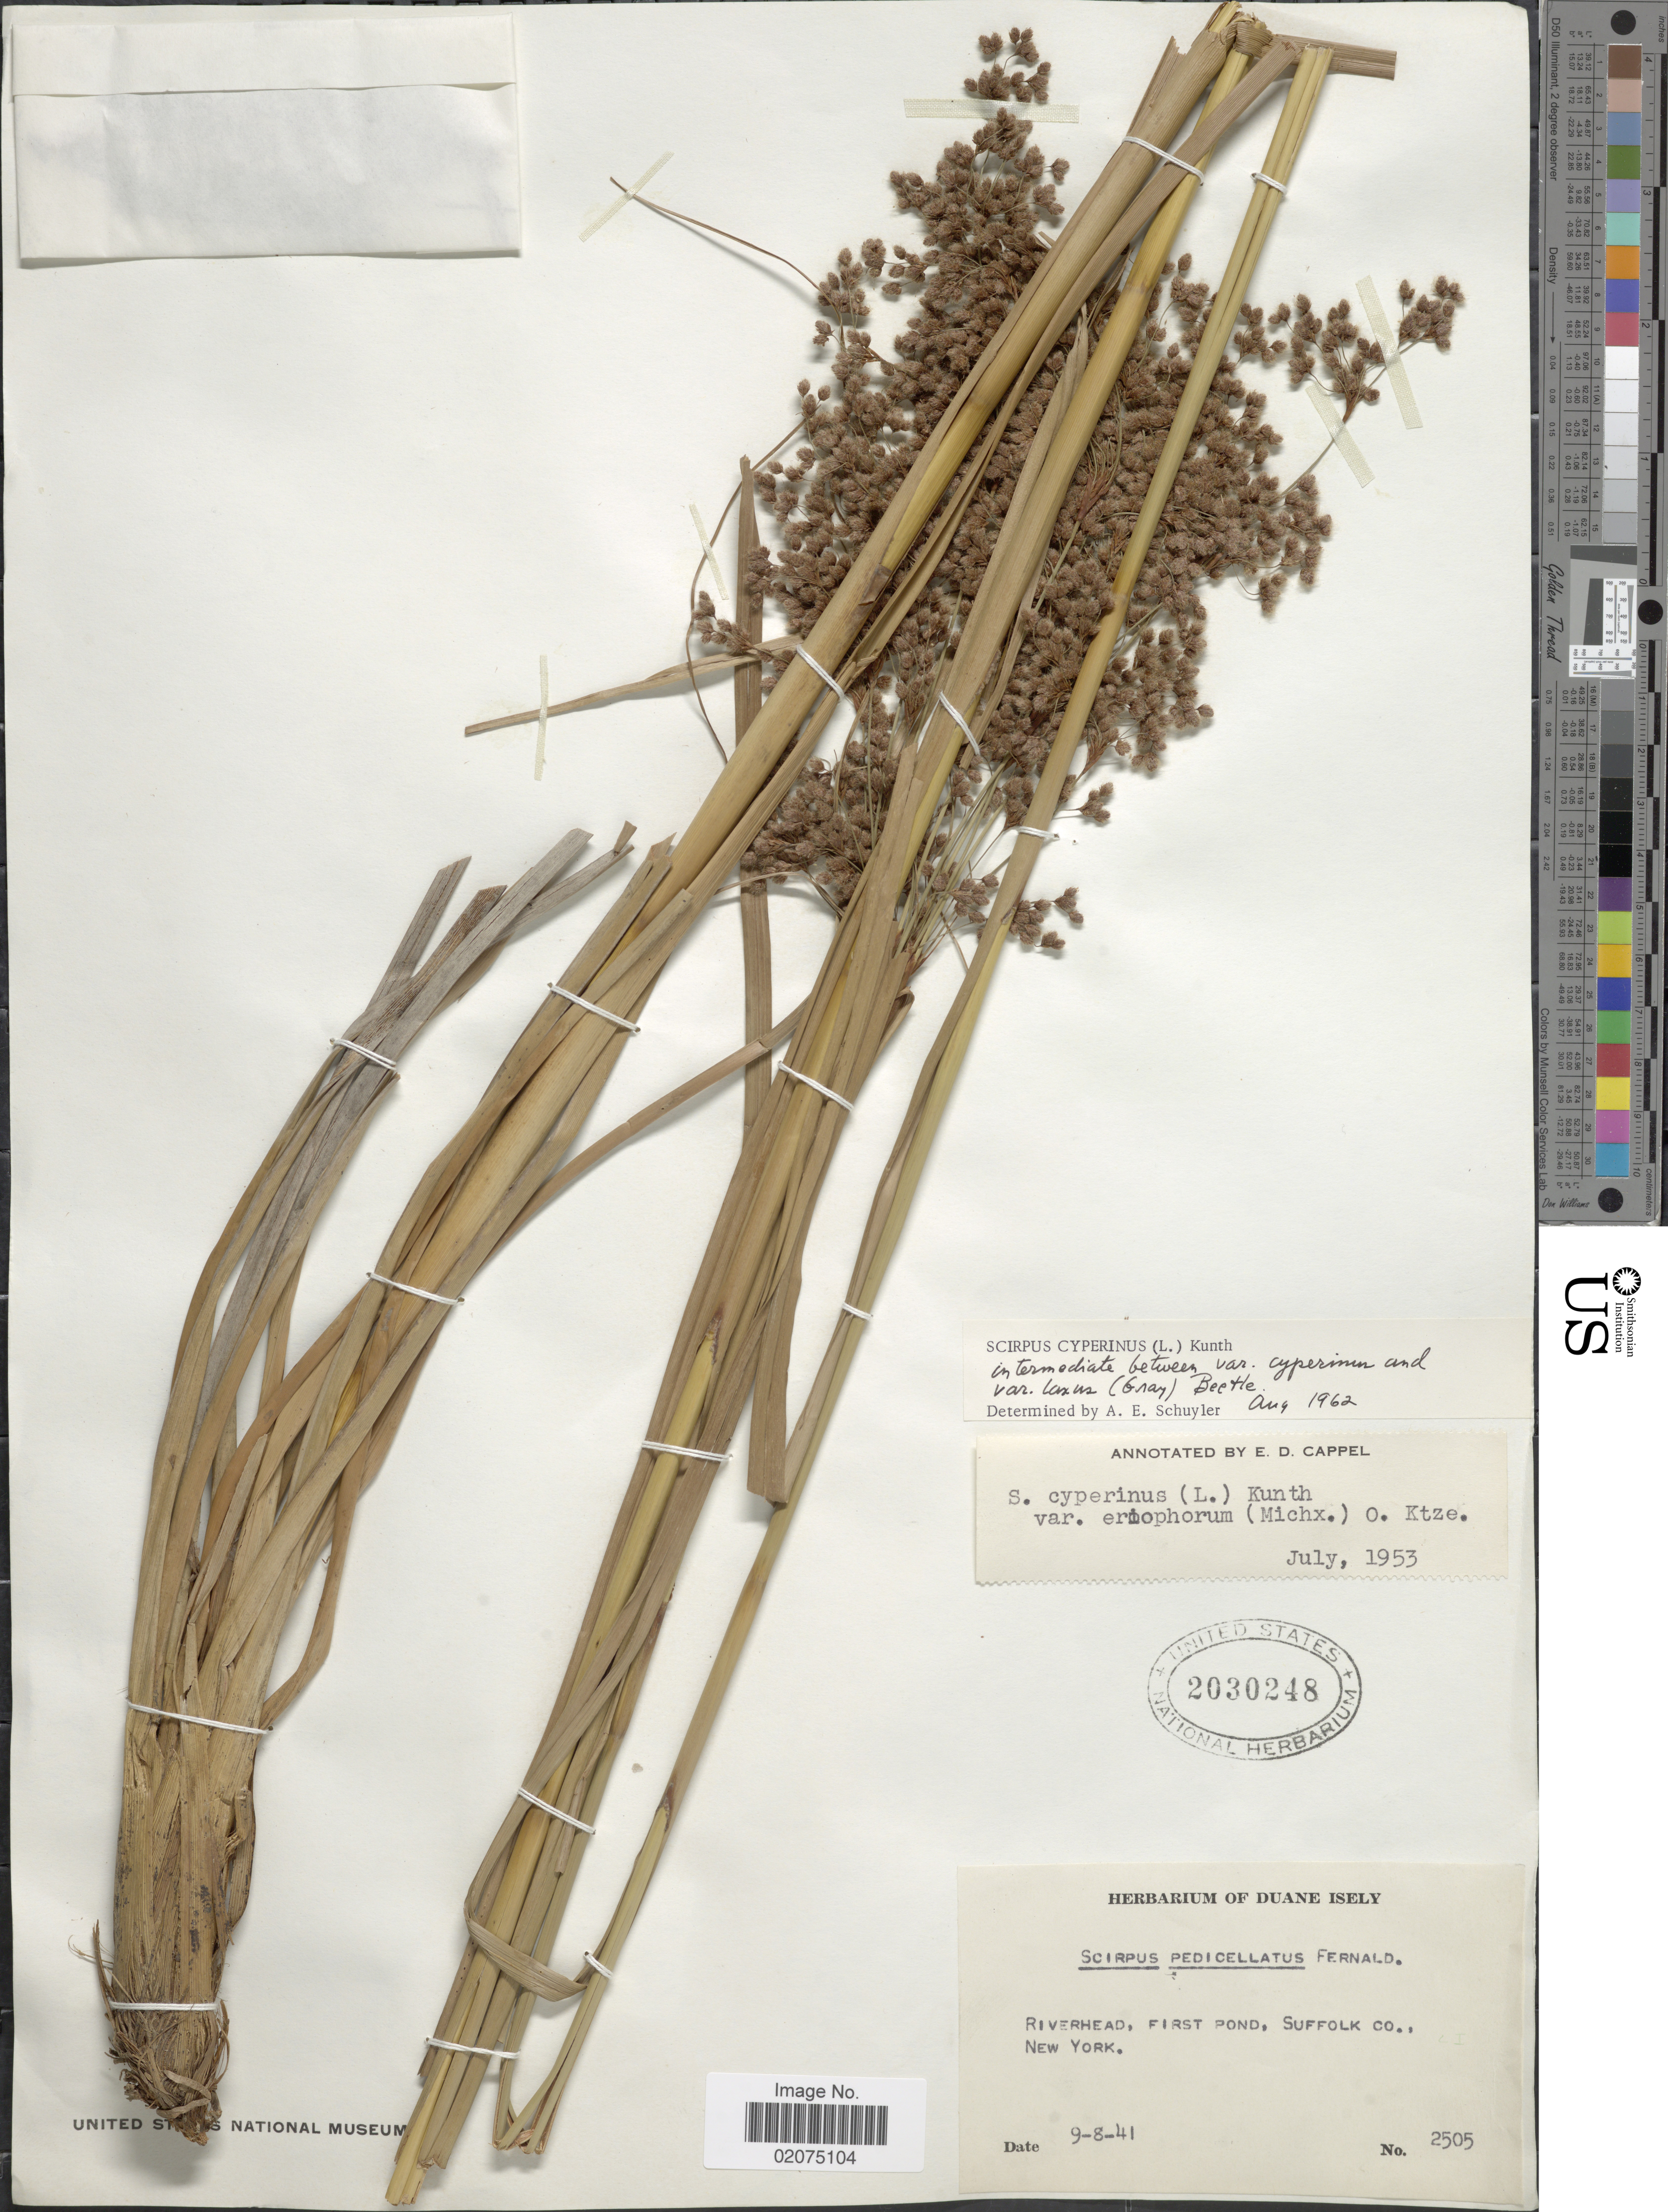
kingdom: Plantae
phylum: Tracheophyta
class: Liliopsida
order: Poales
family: Cyperaceae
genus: Scirpus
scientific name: Scirpus cyperinus (L.) Kunth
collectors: ex. herb. Duane Isely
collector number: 2505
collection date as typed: Transcribed d/m/y: 8/9/41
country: United States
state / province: New York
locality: Riverhead, First Pond, Suffolk Co.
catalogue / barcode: US 2030248